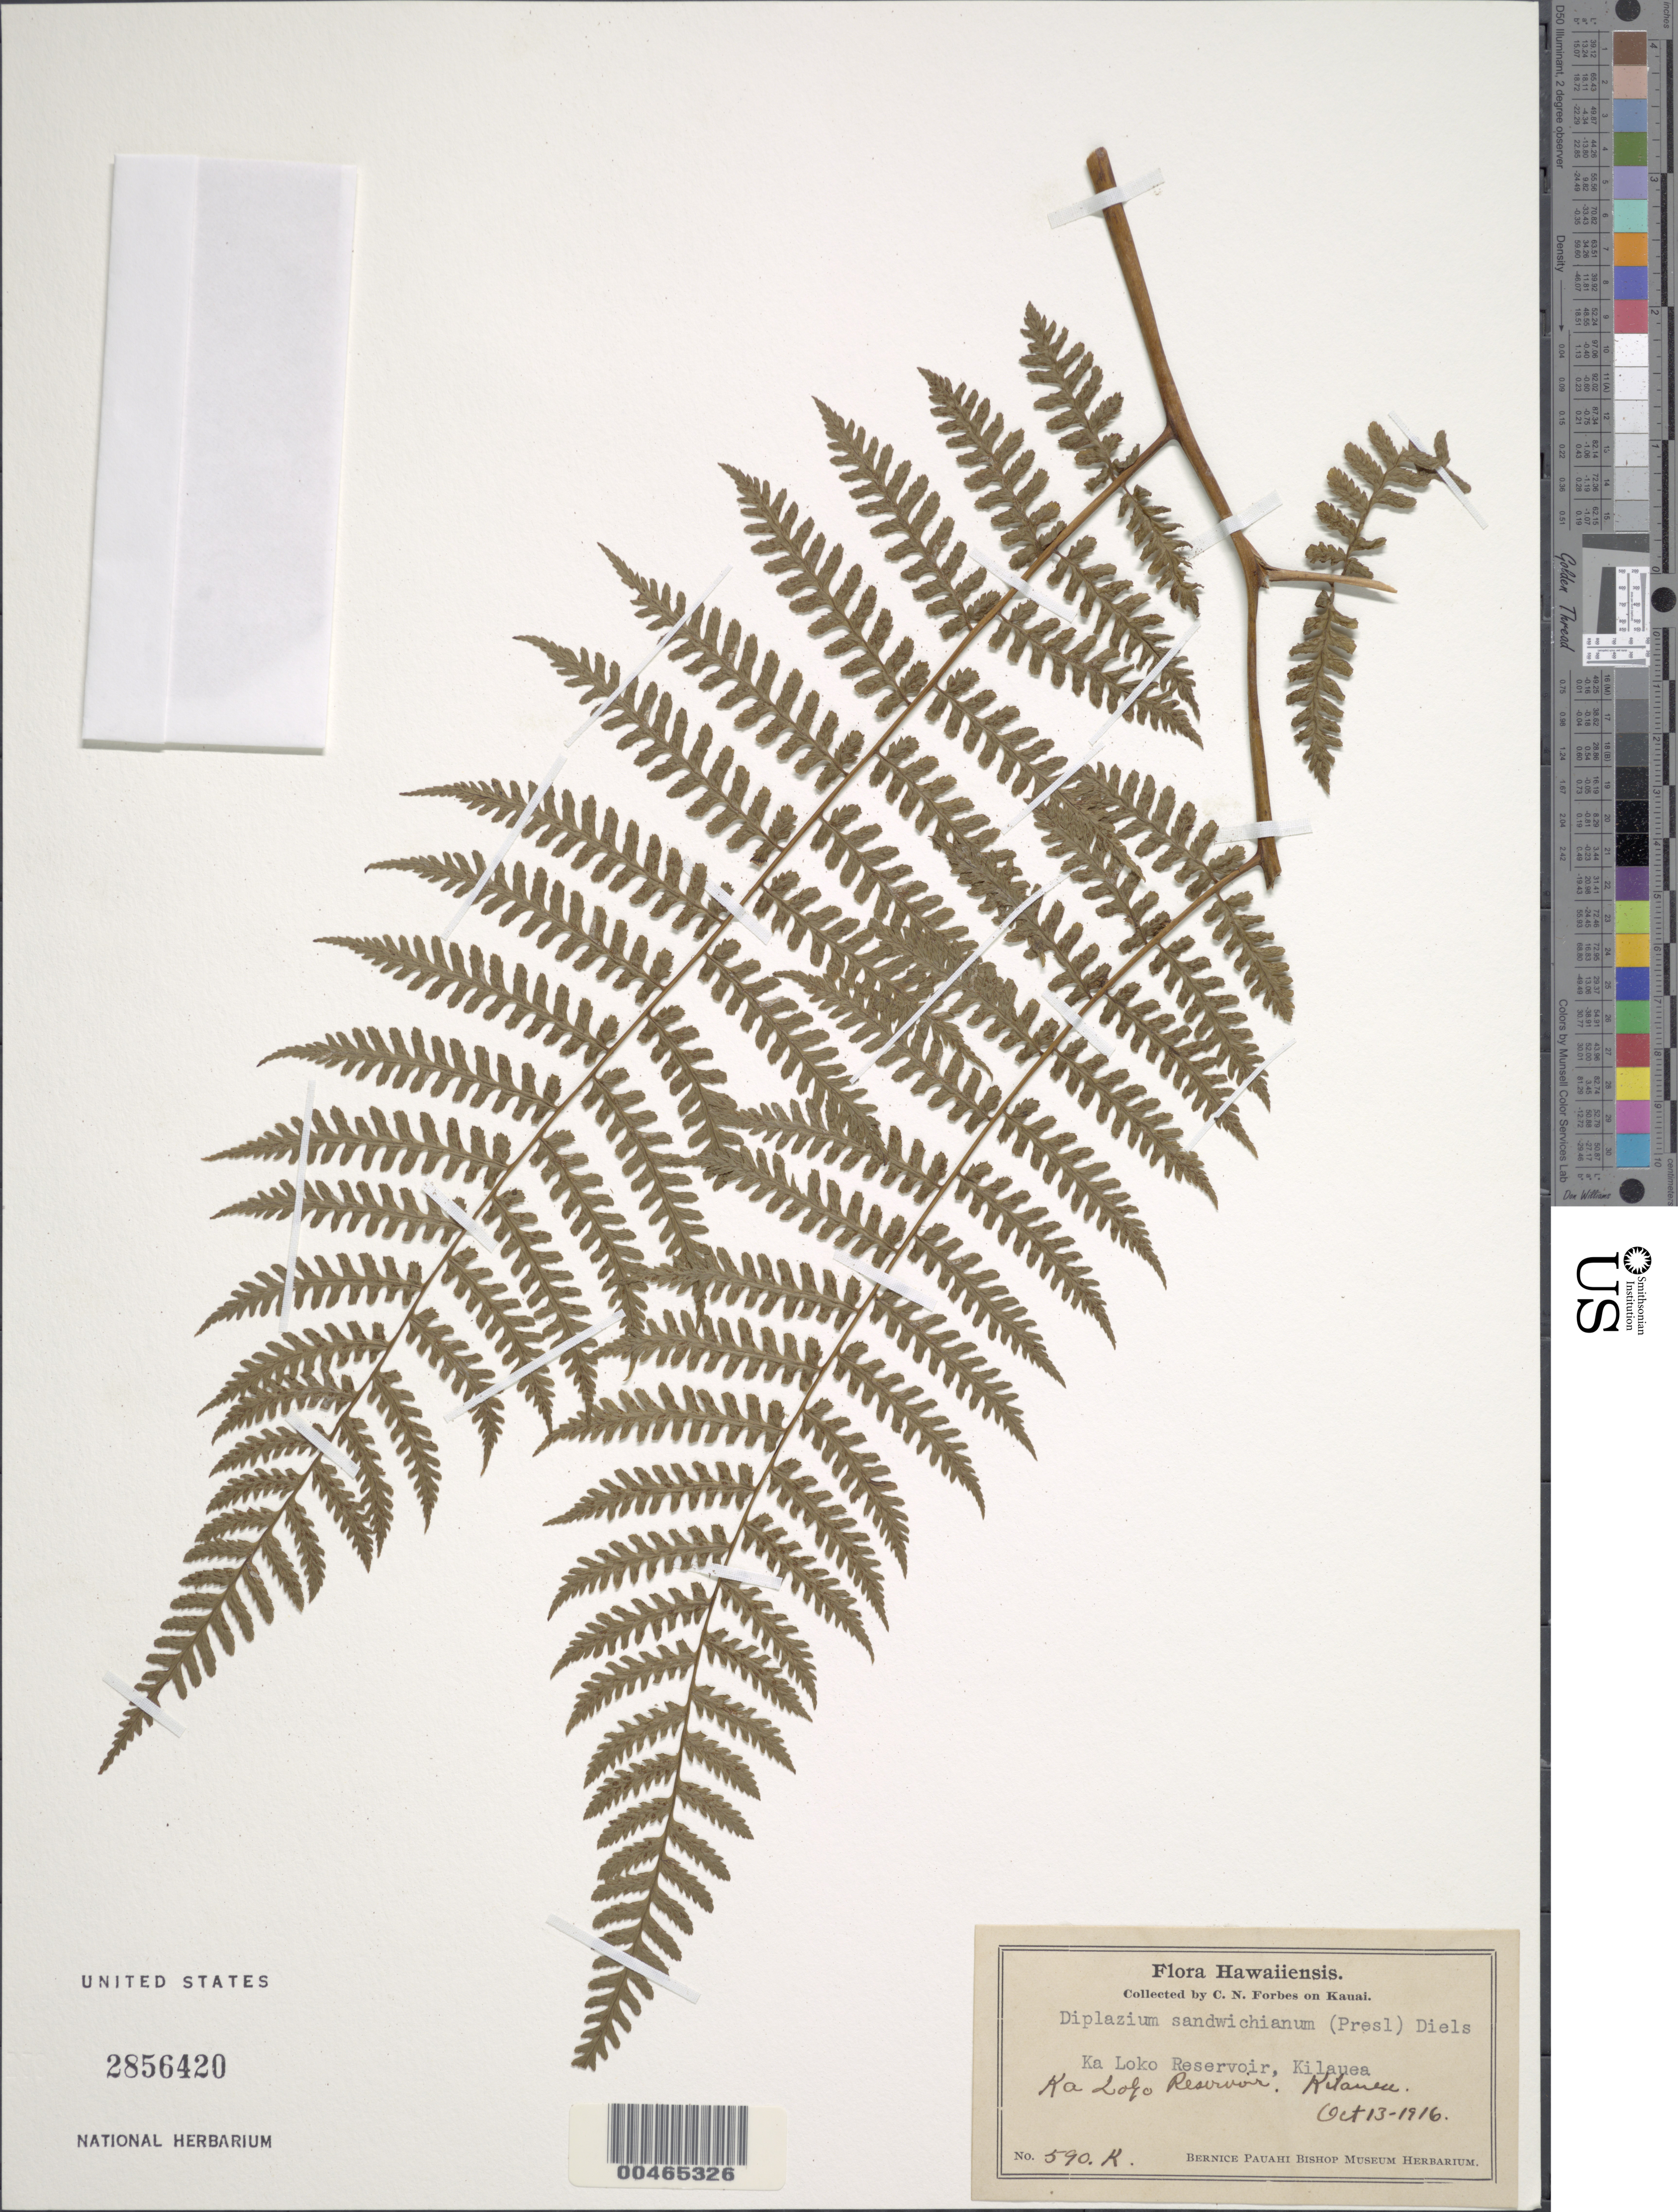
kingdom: Plantae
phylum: Tracheophyta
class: Polypodiopsida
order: Polypodiales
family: Athyriaceae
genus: Diplazium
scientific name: Diplazium sandwichianum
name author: (C. Presl) Diels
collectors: C. N. Forbes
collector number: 590.K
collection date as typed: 13 Oct 1916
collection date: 1916-10-13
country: United States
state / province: Hawaii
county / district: Kauai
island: Kaua'i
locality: Ka Loko Reservoir, Kilauea, Kauai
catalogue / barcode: US 2856420